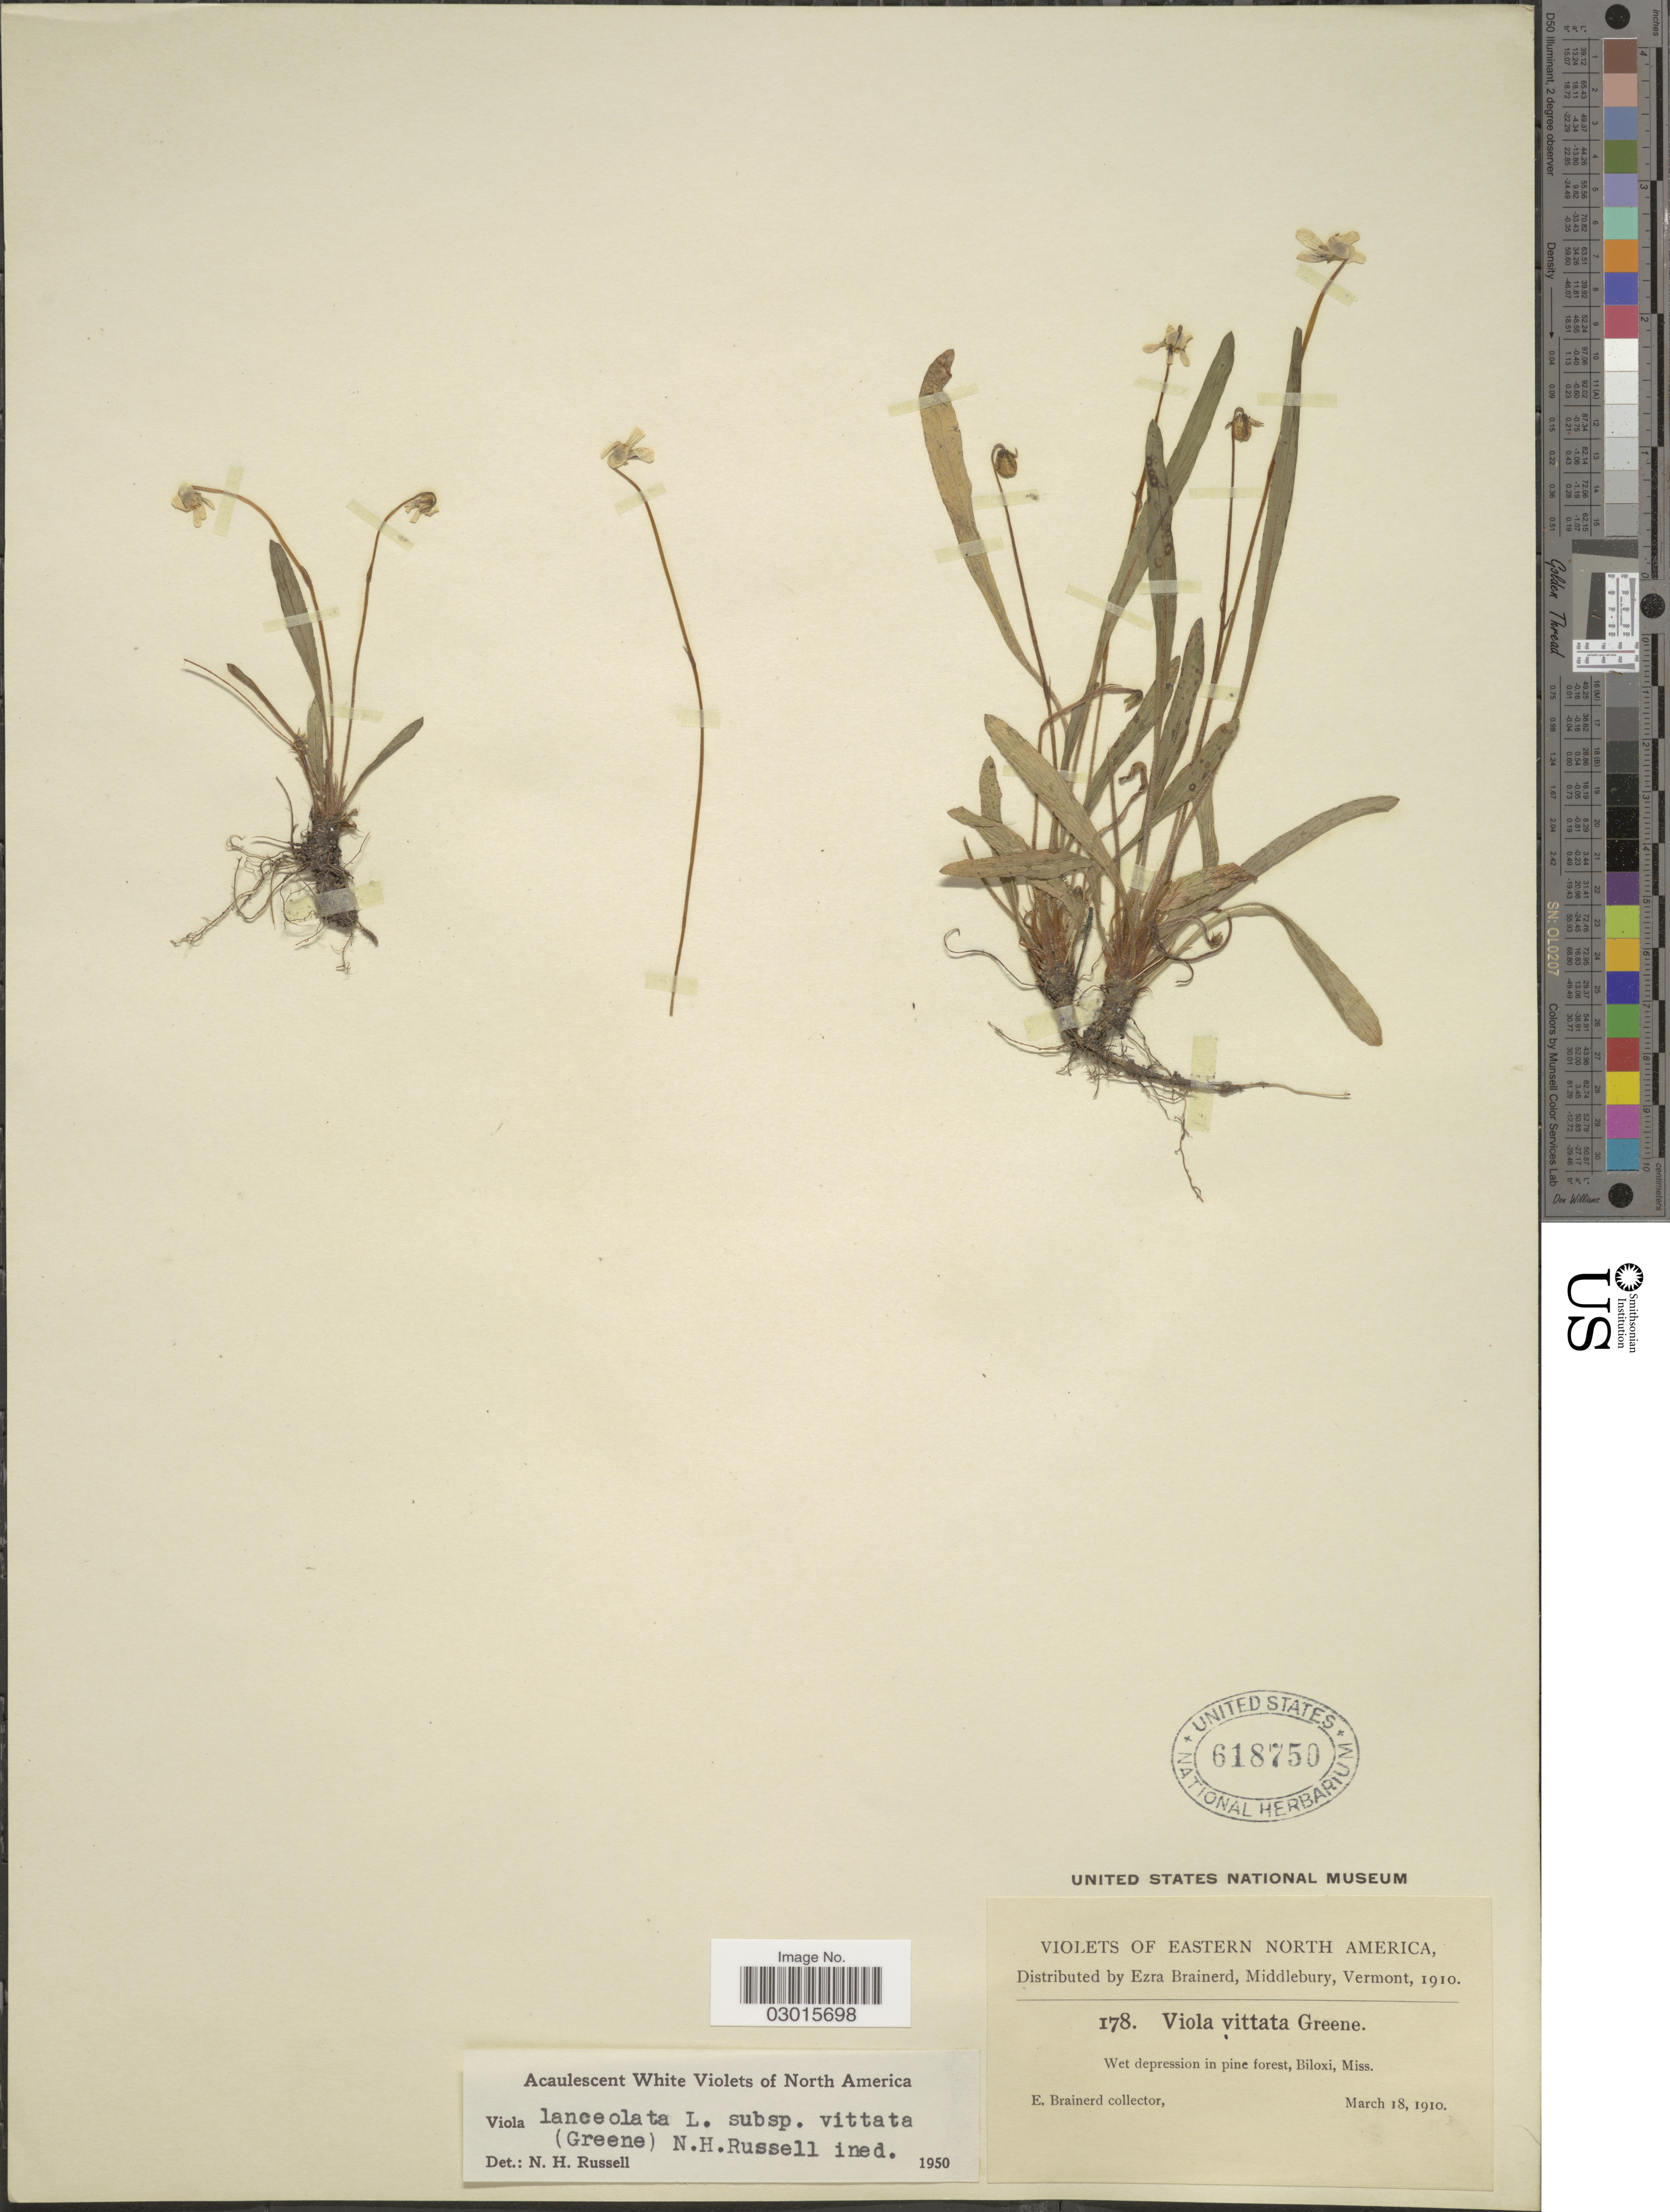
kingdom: Plantae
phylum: Tracheophyta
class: Magnoliopsida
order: Malpighiales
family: Violaceae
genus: Viola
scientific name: Viola lanceolata subsp. vittata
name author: (Greene) N. H. Russell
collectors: E. Brainerd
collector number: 178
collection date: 1910-03-18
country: United States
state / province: Mississippi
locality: Eastern North America. Biloxi, Miss.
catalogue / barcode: US 618750